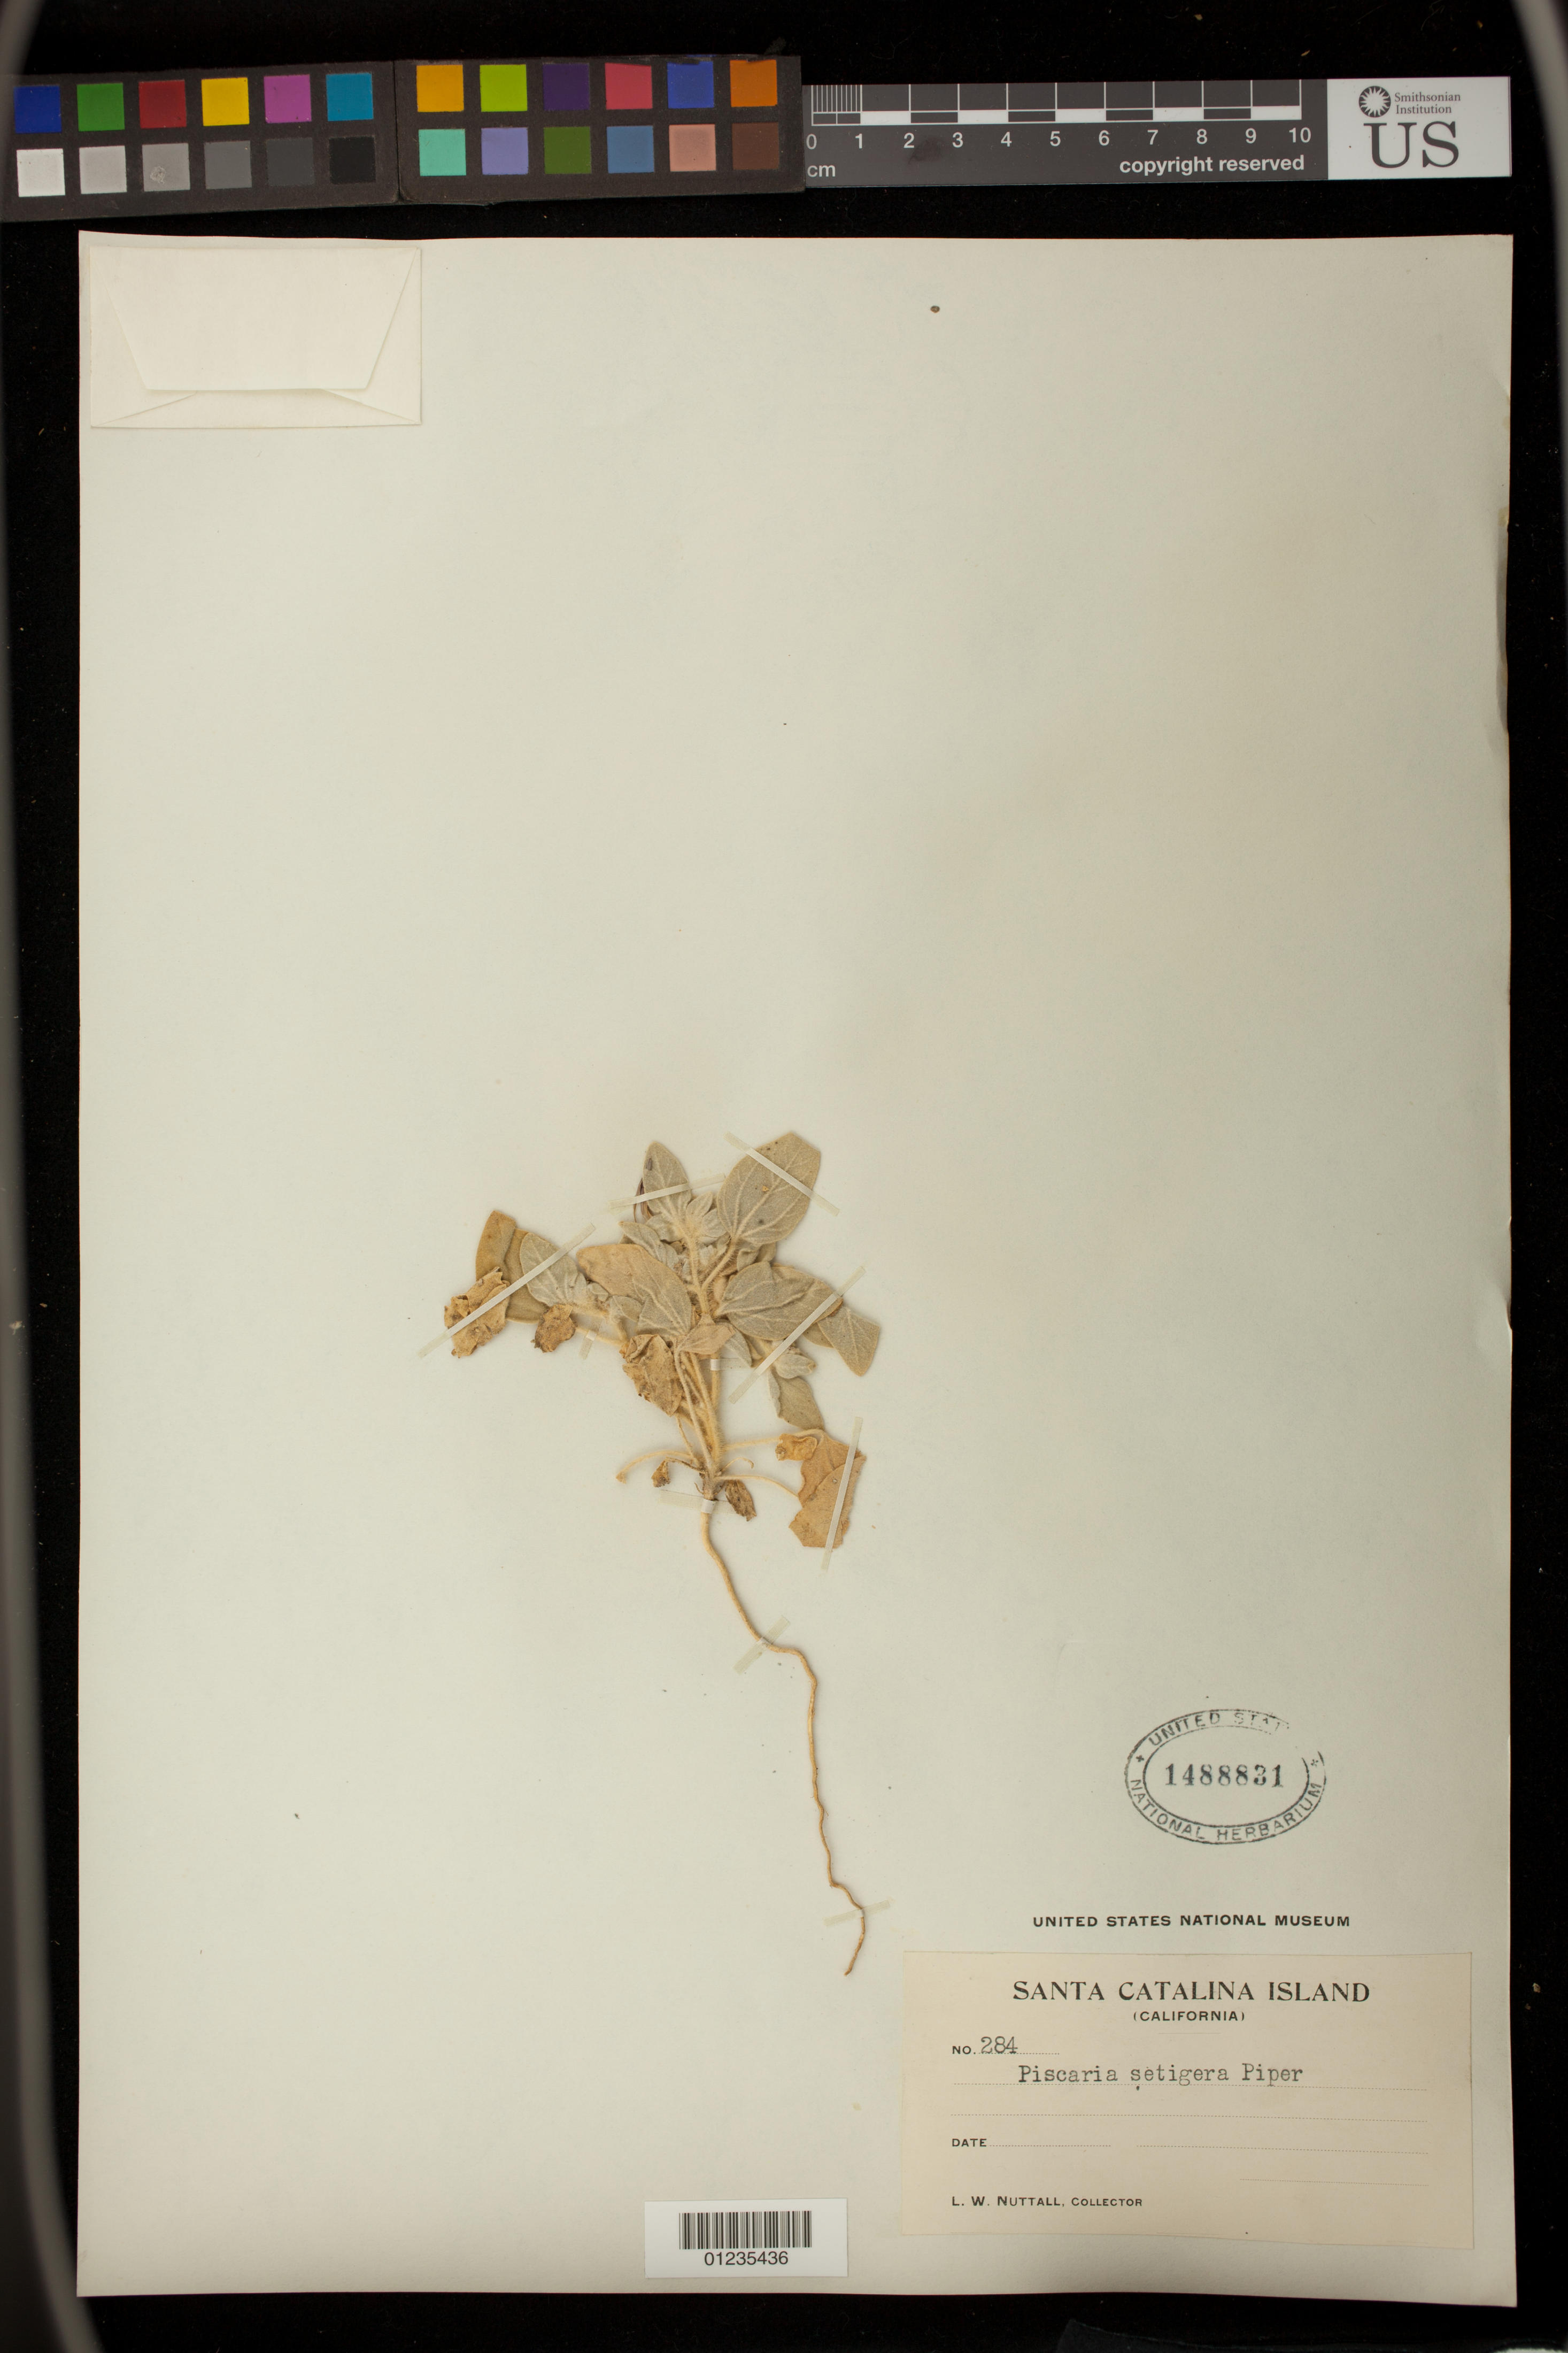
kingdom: Plantae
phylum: Tracheophyta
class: Magnoliopsida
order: Malpighiales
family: Euphorbiaceae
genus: Eremocarpus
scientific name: Eremocarpus setigerus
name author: (Hook.) Benth.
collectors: L. W. Nuttall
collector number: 284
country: United States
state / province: California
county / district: Los Angeles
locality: Santa Catalina Island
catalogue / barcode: US 1488831